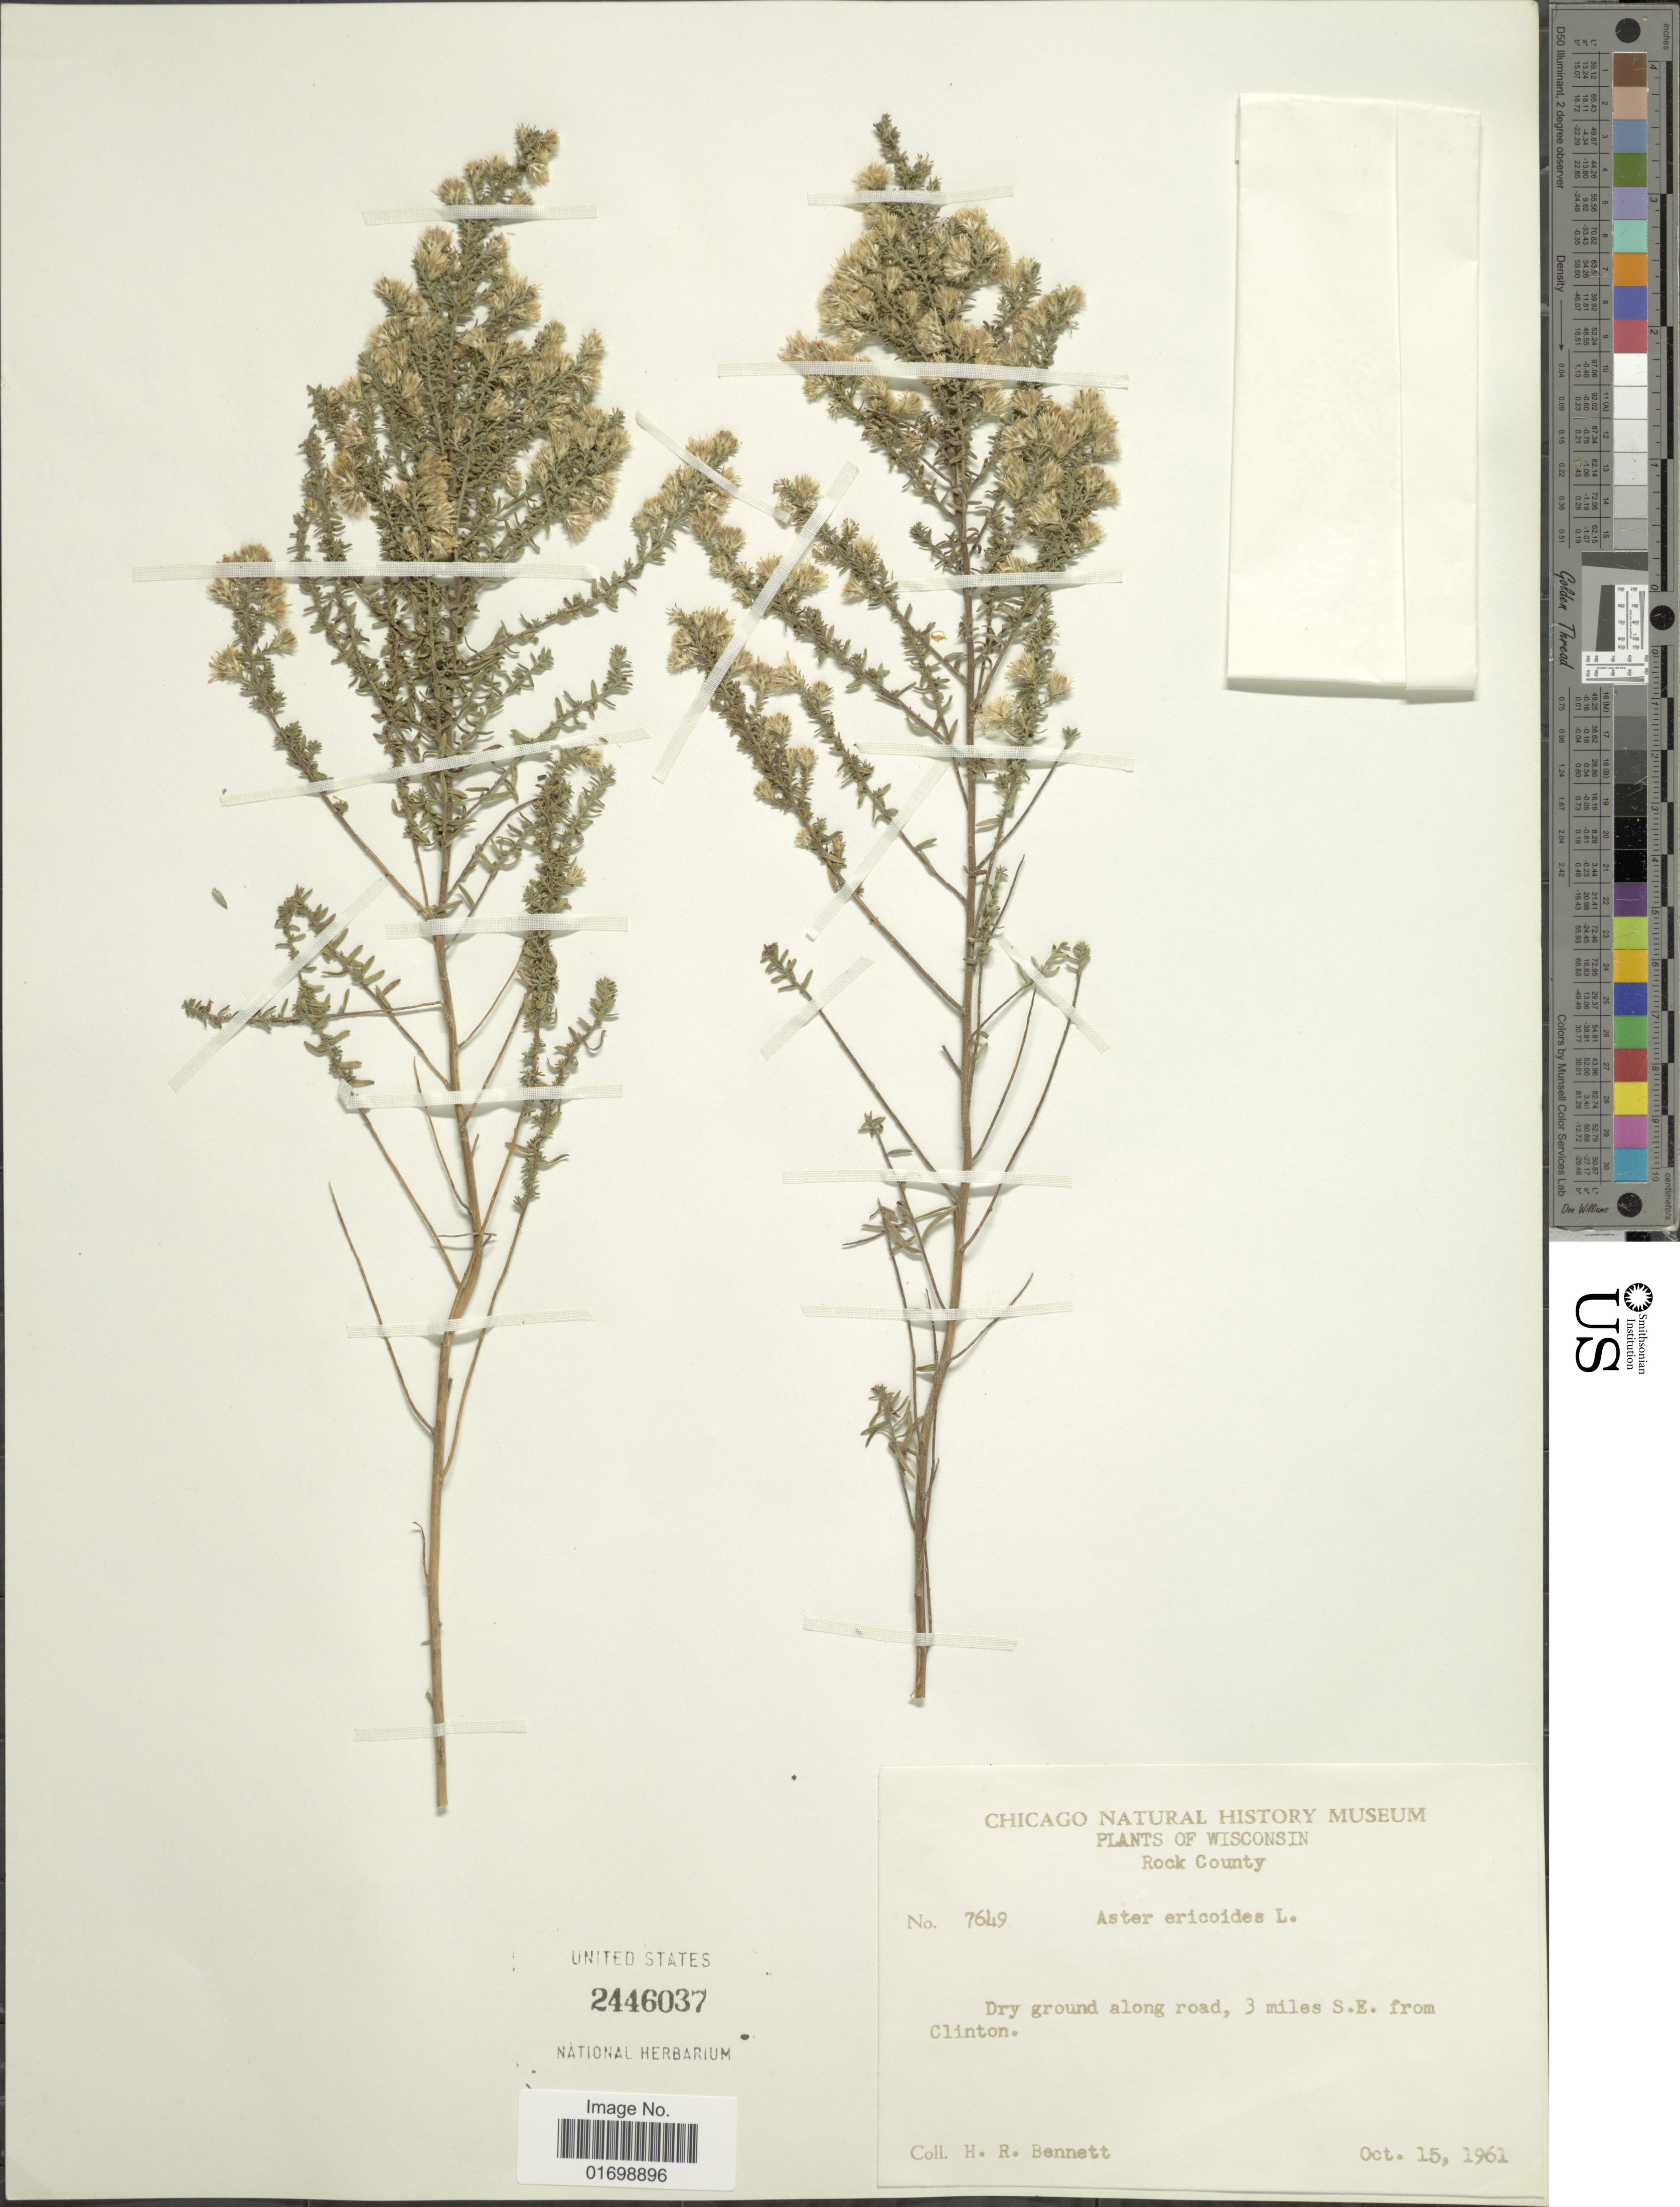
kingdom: Plantae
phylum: Tracheophyta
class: Magnoliopsida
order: Asterales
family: Asteraceae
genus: Symphyotrichum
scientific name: Symphyotrichum ericoides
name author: (L.) G.L. Nesom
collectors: H. R. Bennett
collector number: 7649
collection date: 1961-10-15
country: United States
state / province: Wisconsin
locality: Rock County, dry ground along road, 3 miles S.E. from Clinton.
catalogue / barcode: US 2446037